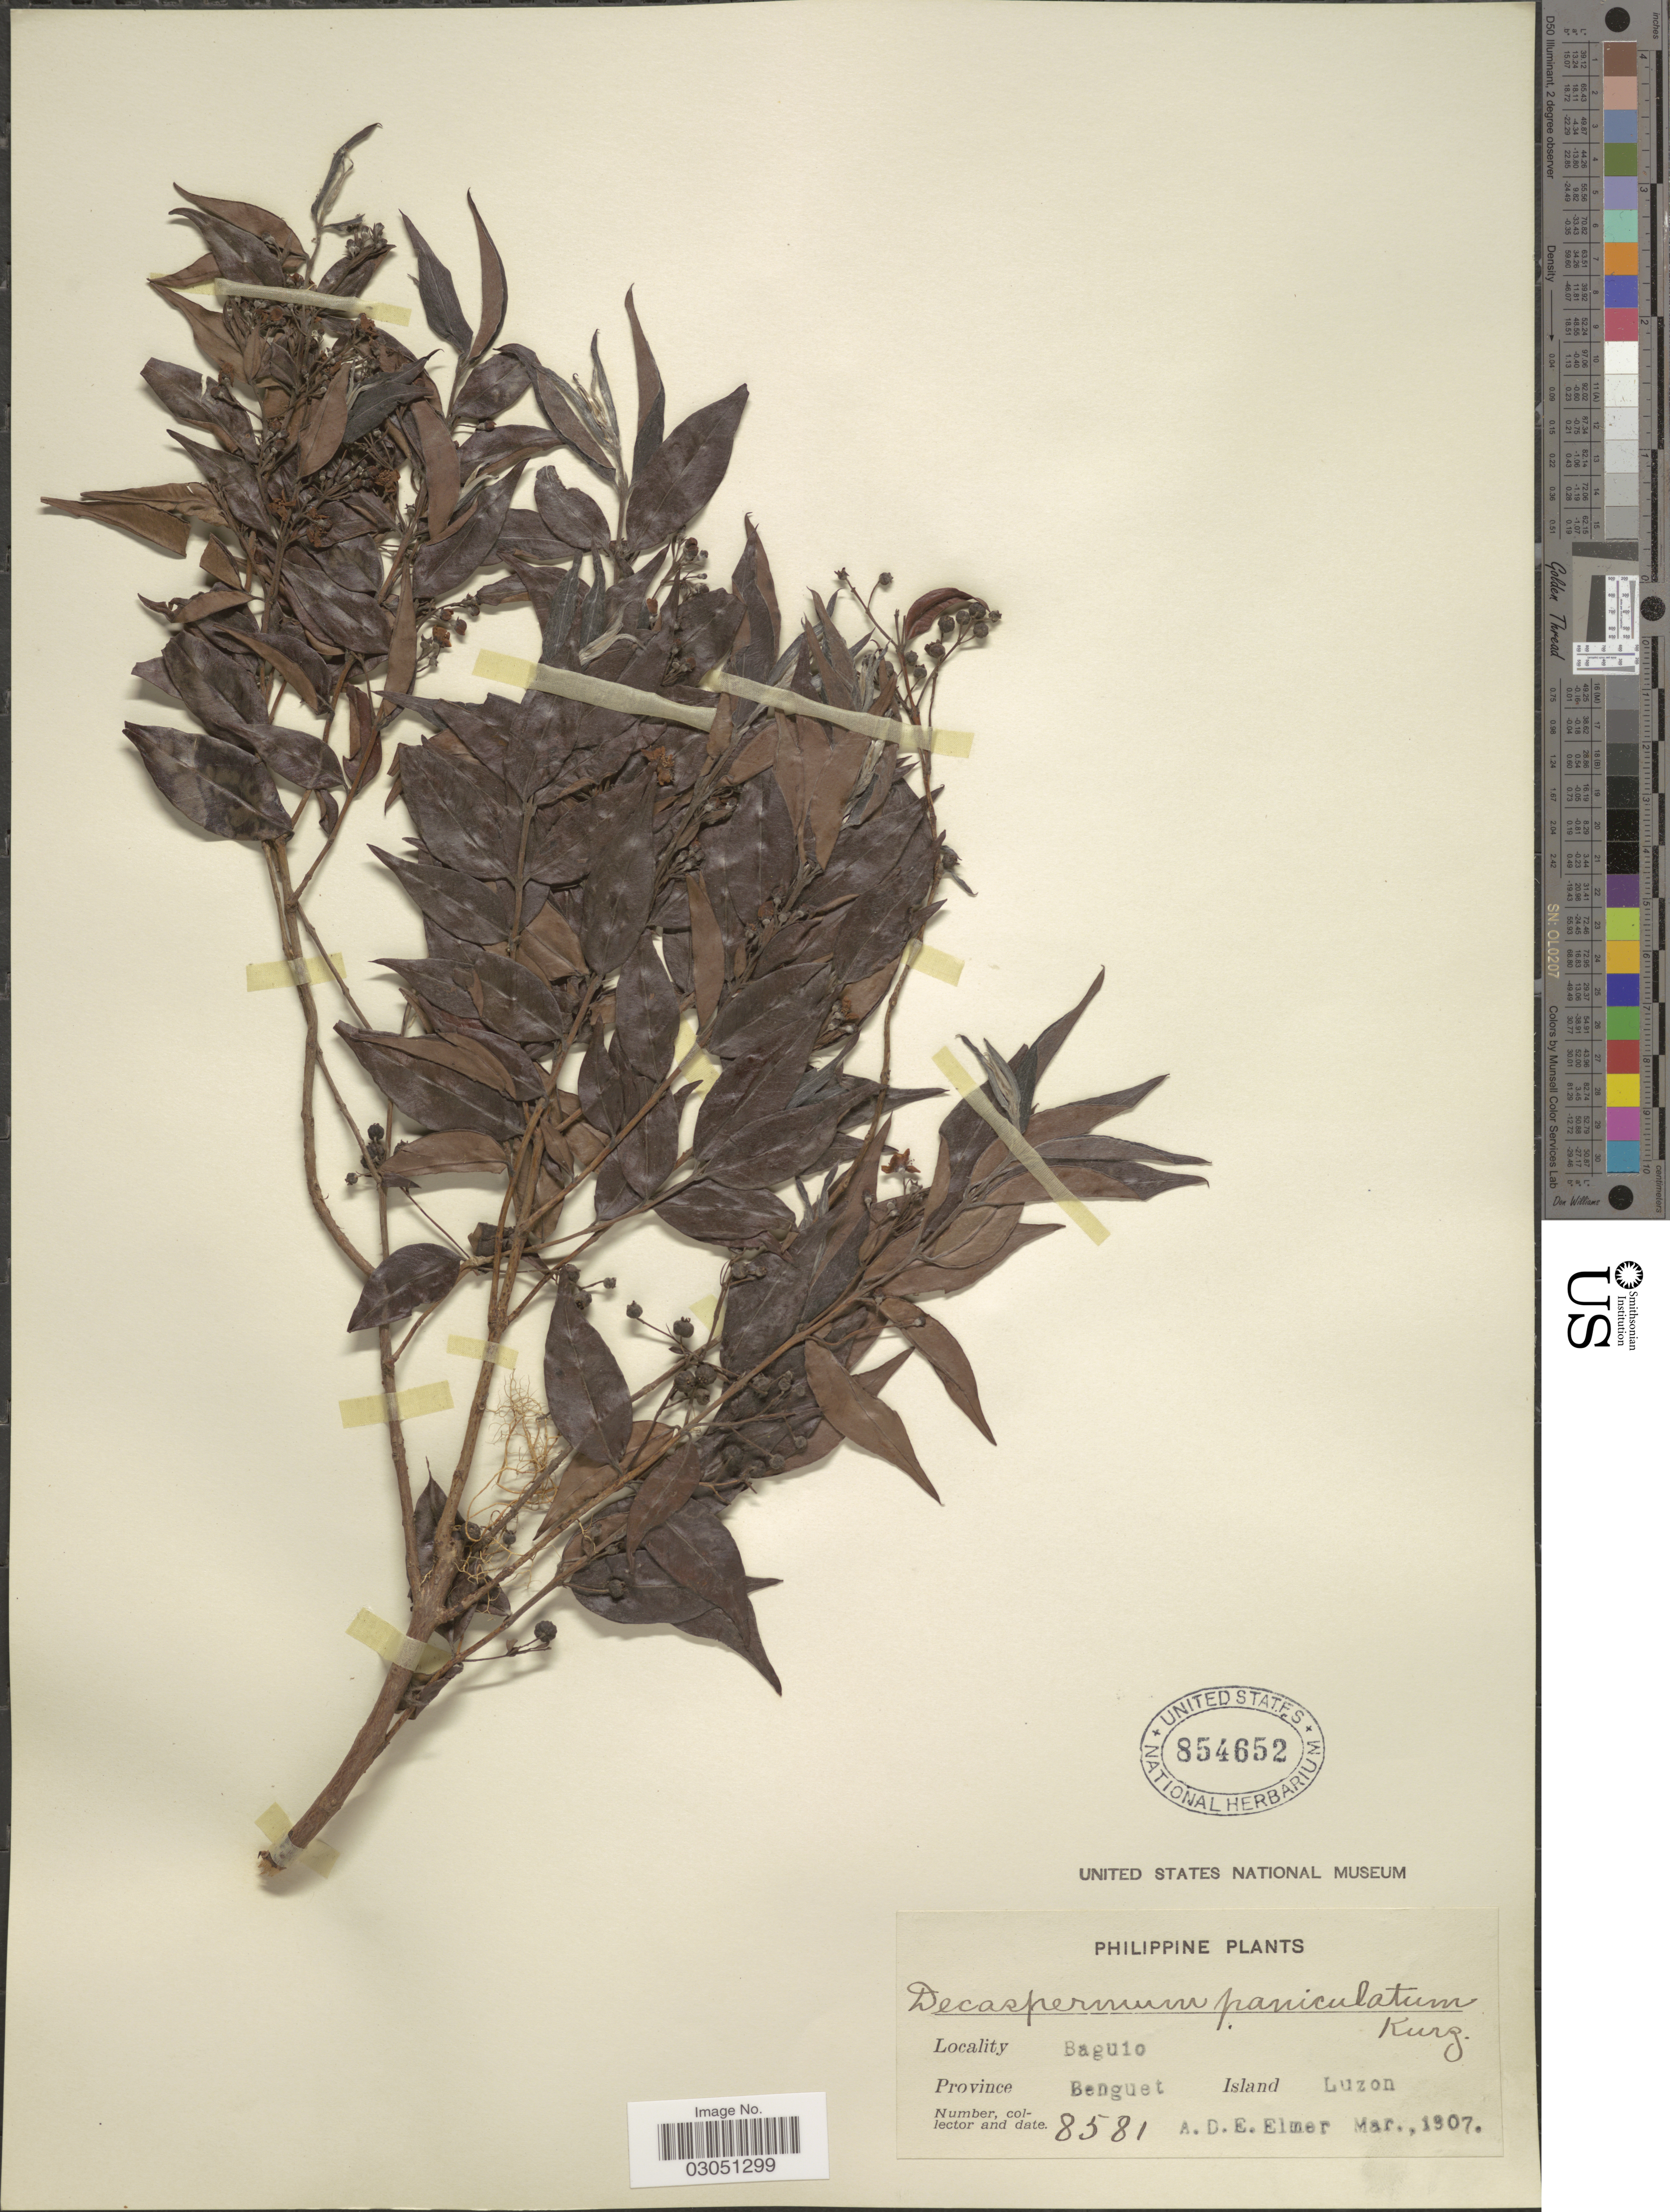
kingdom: Plantae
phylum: Tracheophyta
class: Magnoliopsida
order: Myrtales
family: Myrtaceae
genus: Decaspermum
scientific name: Decaspermum fruticosum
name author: J.R. Forst. & G. Forst.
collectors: A. D. E. Elmer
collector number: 8581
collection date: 1807-03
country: Philippines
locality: Baguio, Province Benguet, Island Luzon.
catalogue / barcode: US 854652